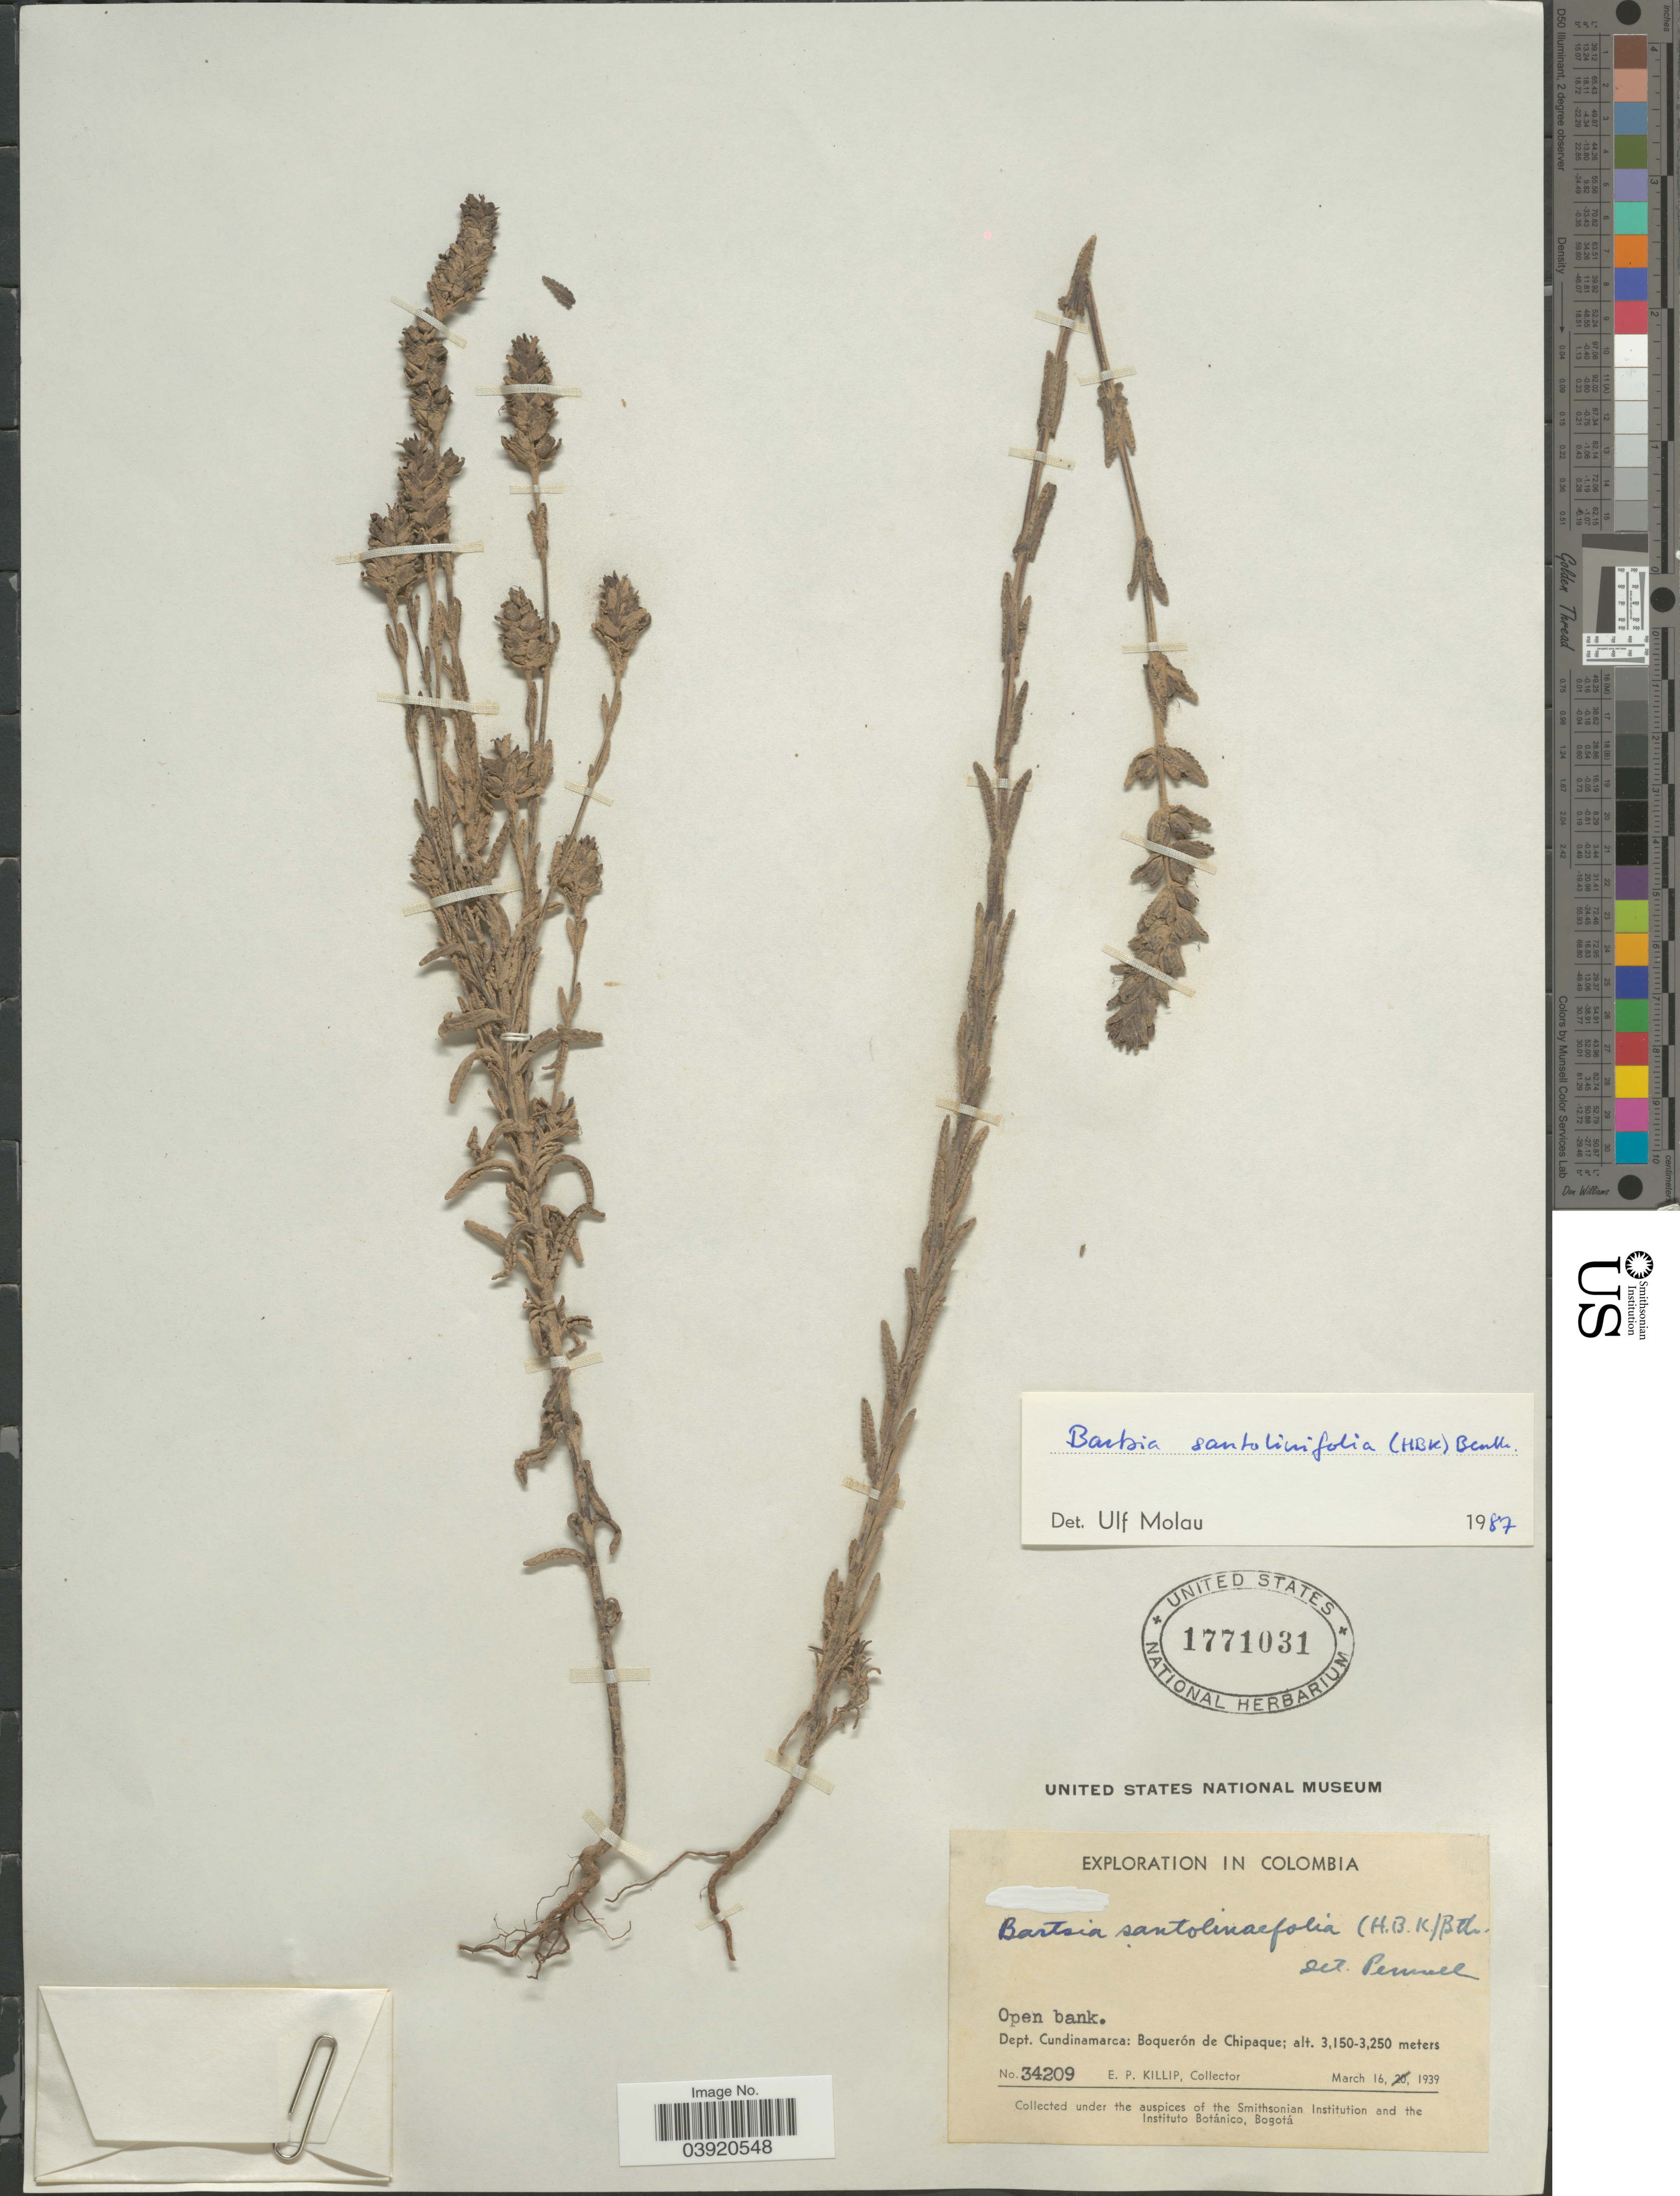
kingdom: Plantae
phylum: Tracheophyta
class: Magnoliopsida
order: Lamiales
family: Orobanchaceae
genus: Bartsia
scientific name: Bartsia santolinifolia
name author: (Kunth) Benth.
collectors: E. P. Killip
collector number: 34209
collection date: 1939-03-16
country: Colombia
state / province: Cundinamarca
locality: Dept. Cundinamarca. Boquerón de Chipaque.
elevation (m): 3150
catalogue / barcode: US 1771031